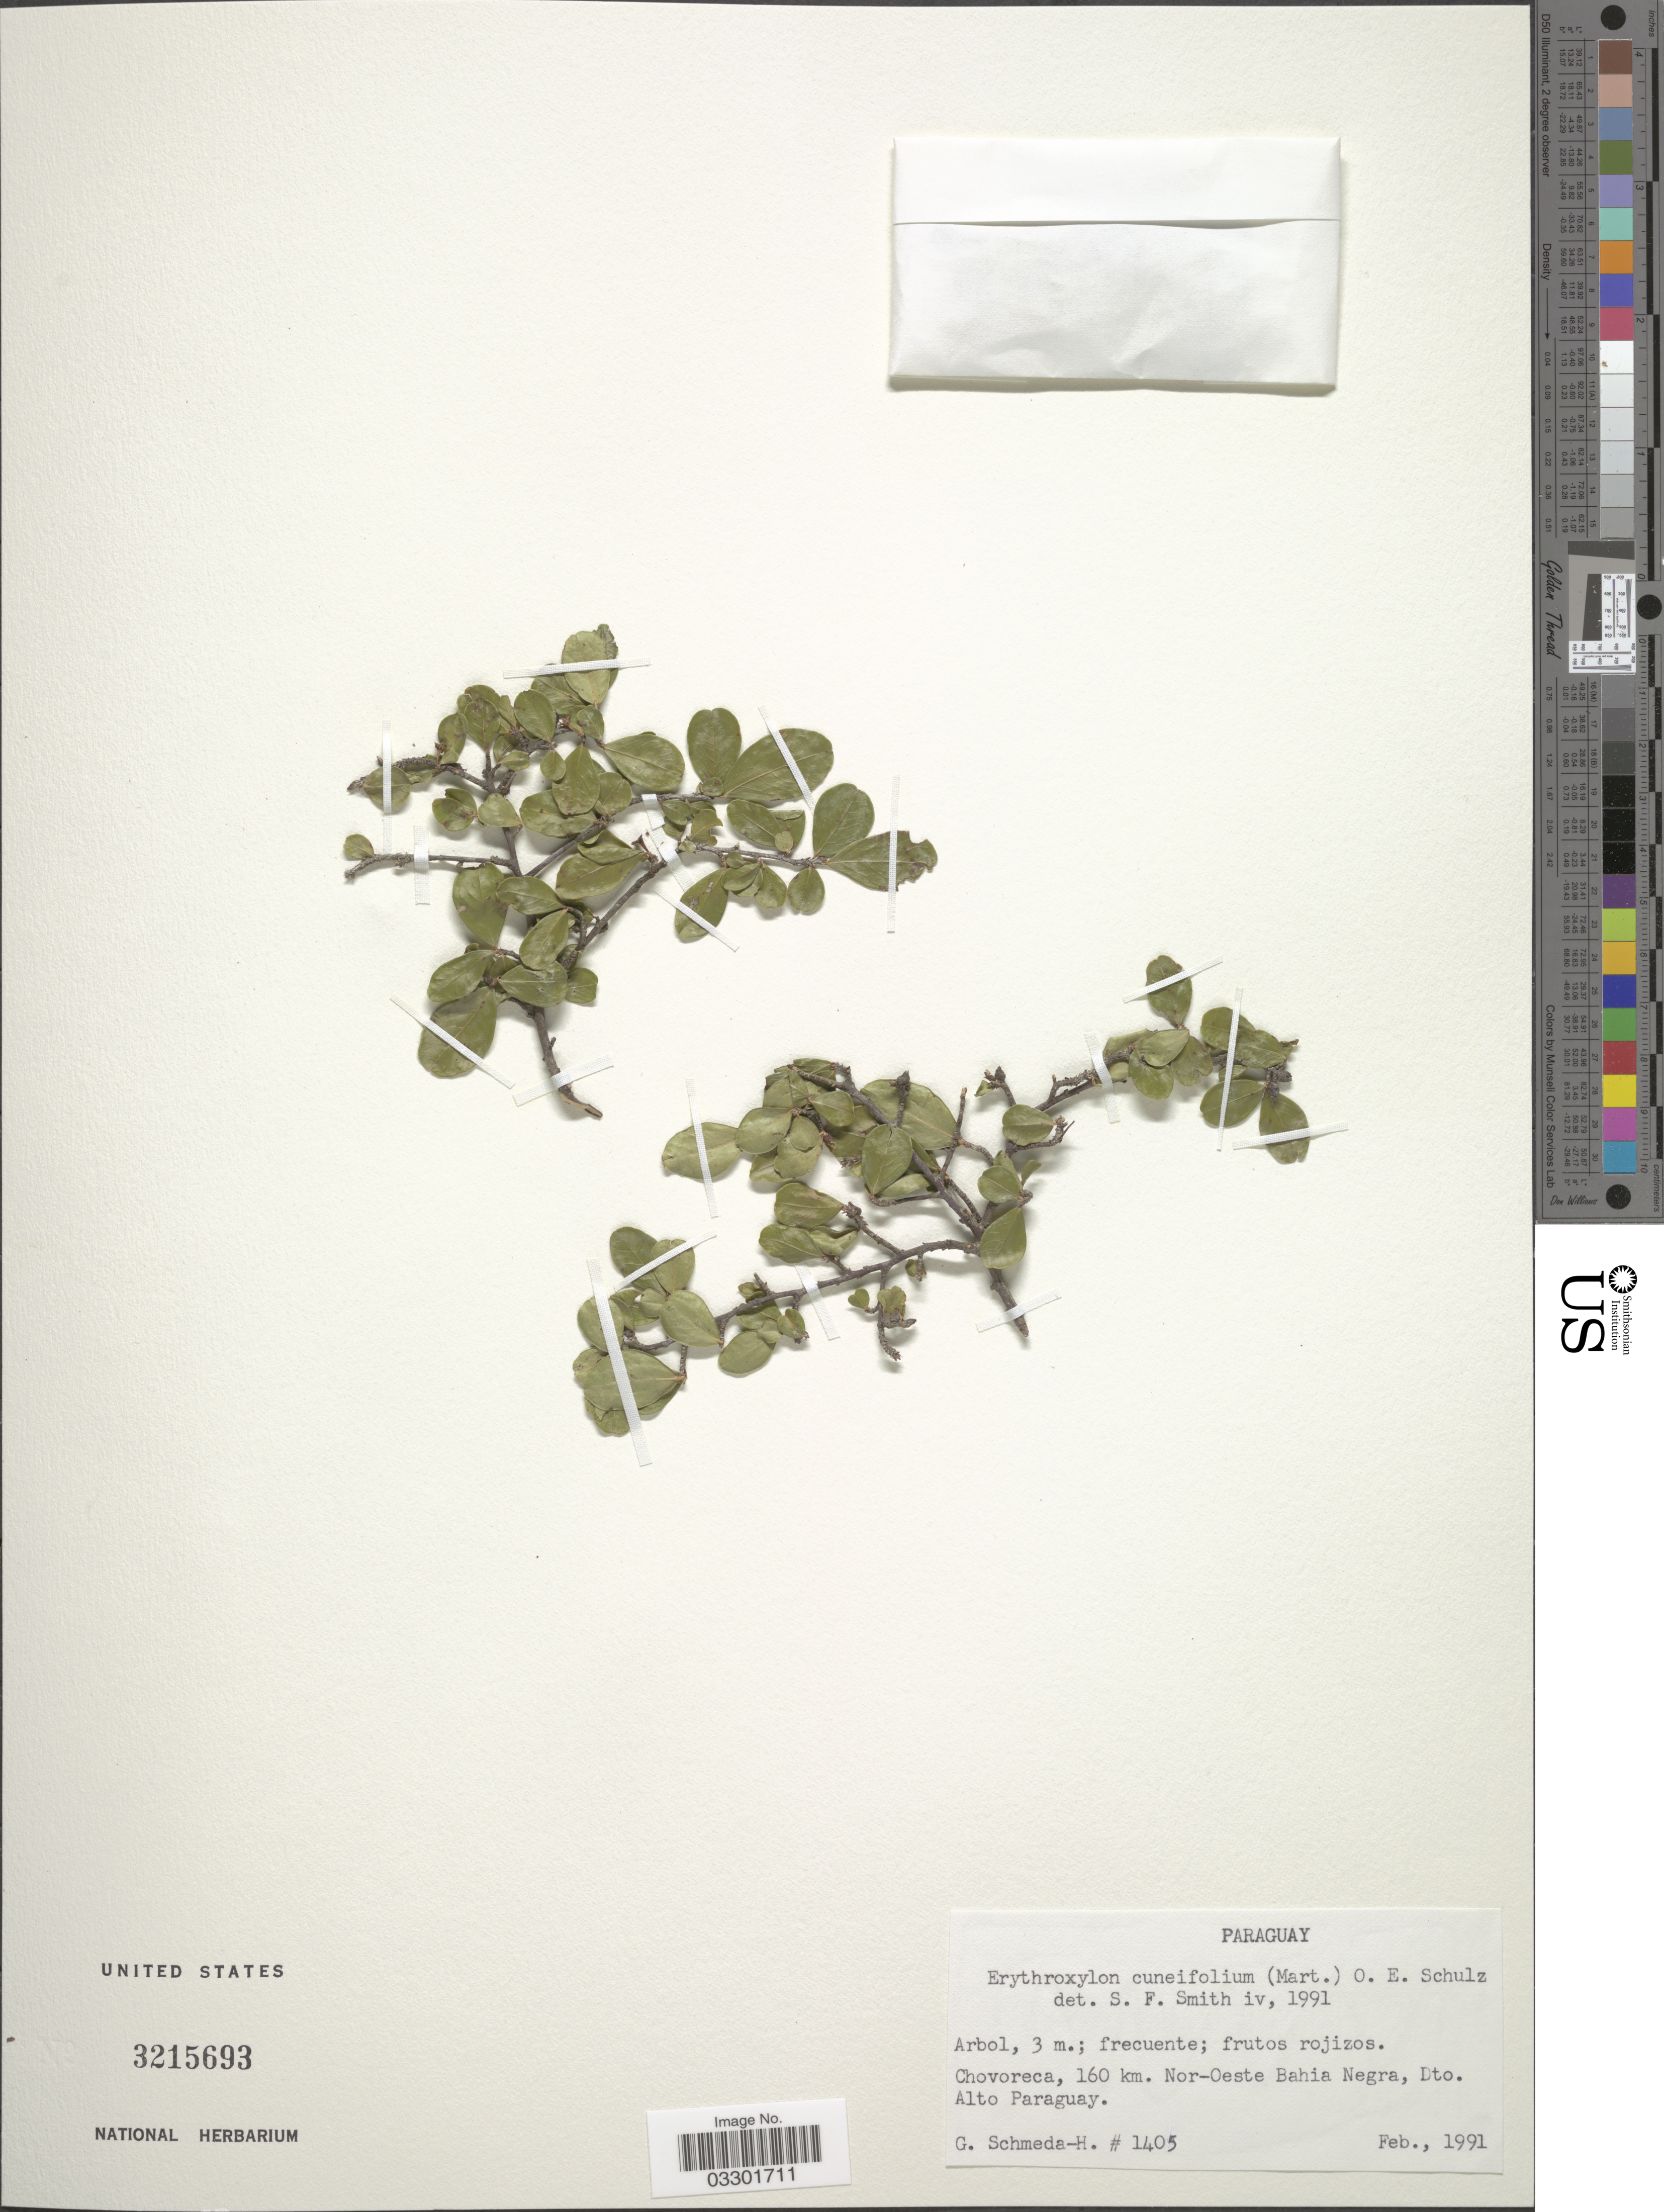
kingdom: Plantae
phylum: Tracheophyta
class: Magnoliopsida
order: Malpighiales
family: Erythroxylaceae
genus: Erythroxylum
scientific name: Erythroxylum cuneifolium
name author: (Mart.) O.E. Schulz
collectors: G. Schmeda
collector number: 1405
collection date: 1991-02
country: Paraguay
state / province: Alto Paraguay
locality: Chovoreca, 160 km. Nor-Oeste Bahia Negra, Dto. Alto Paraguay.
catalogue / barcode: US 3215693